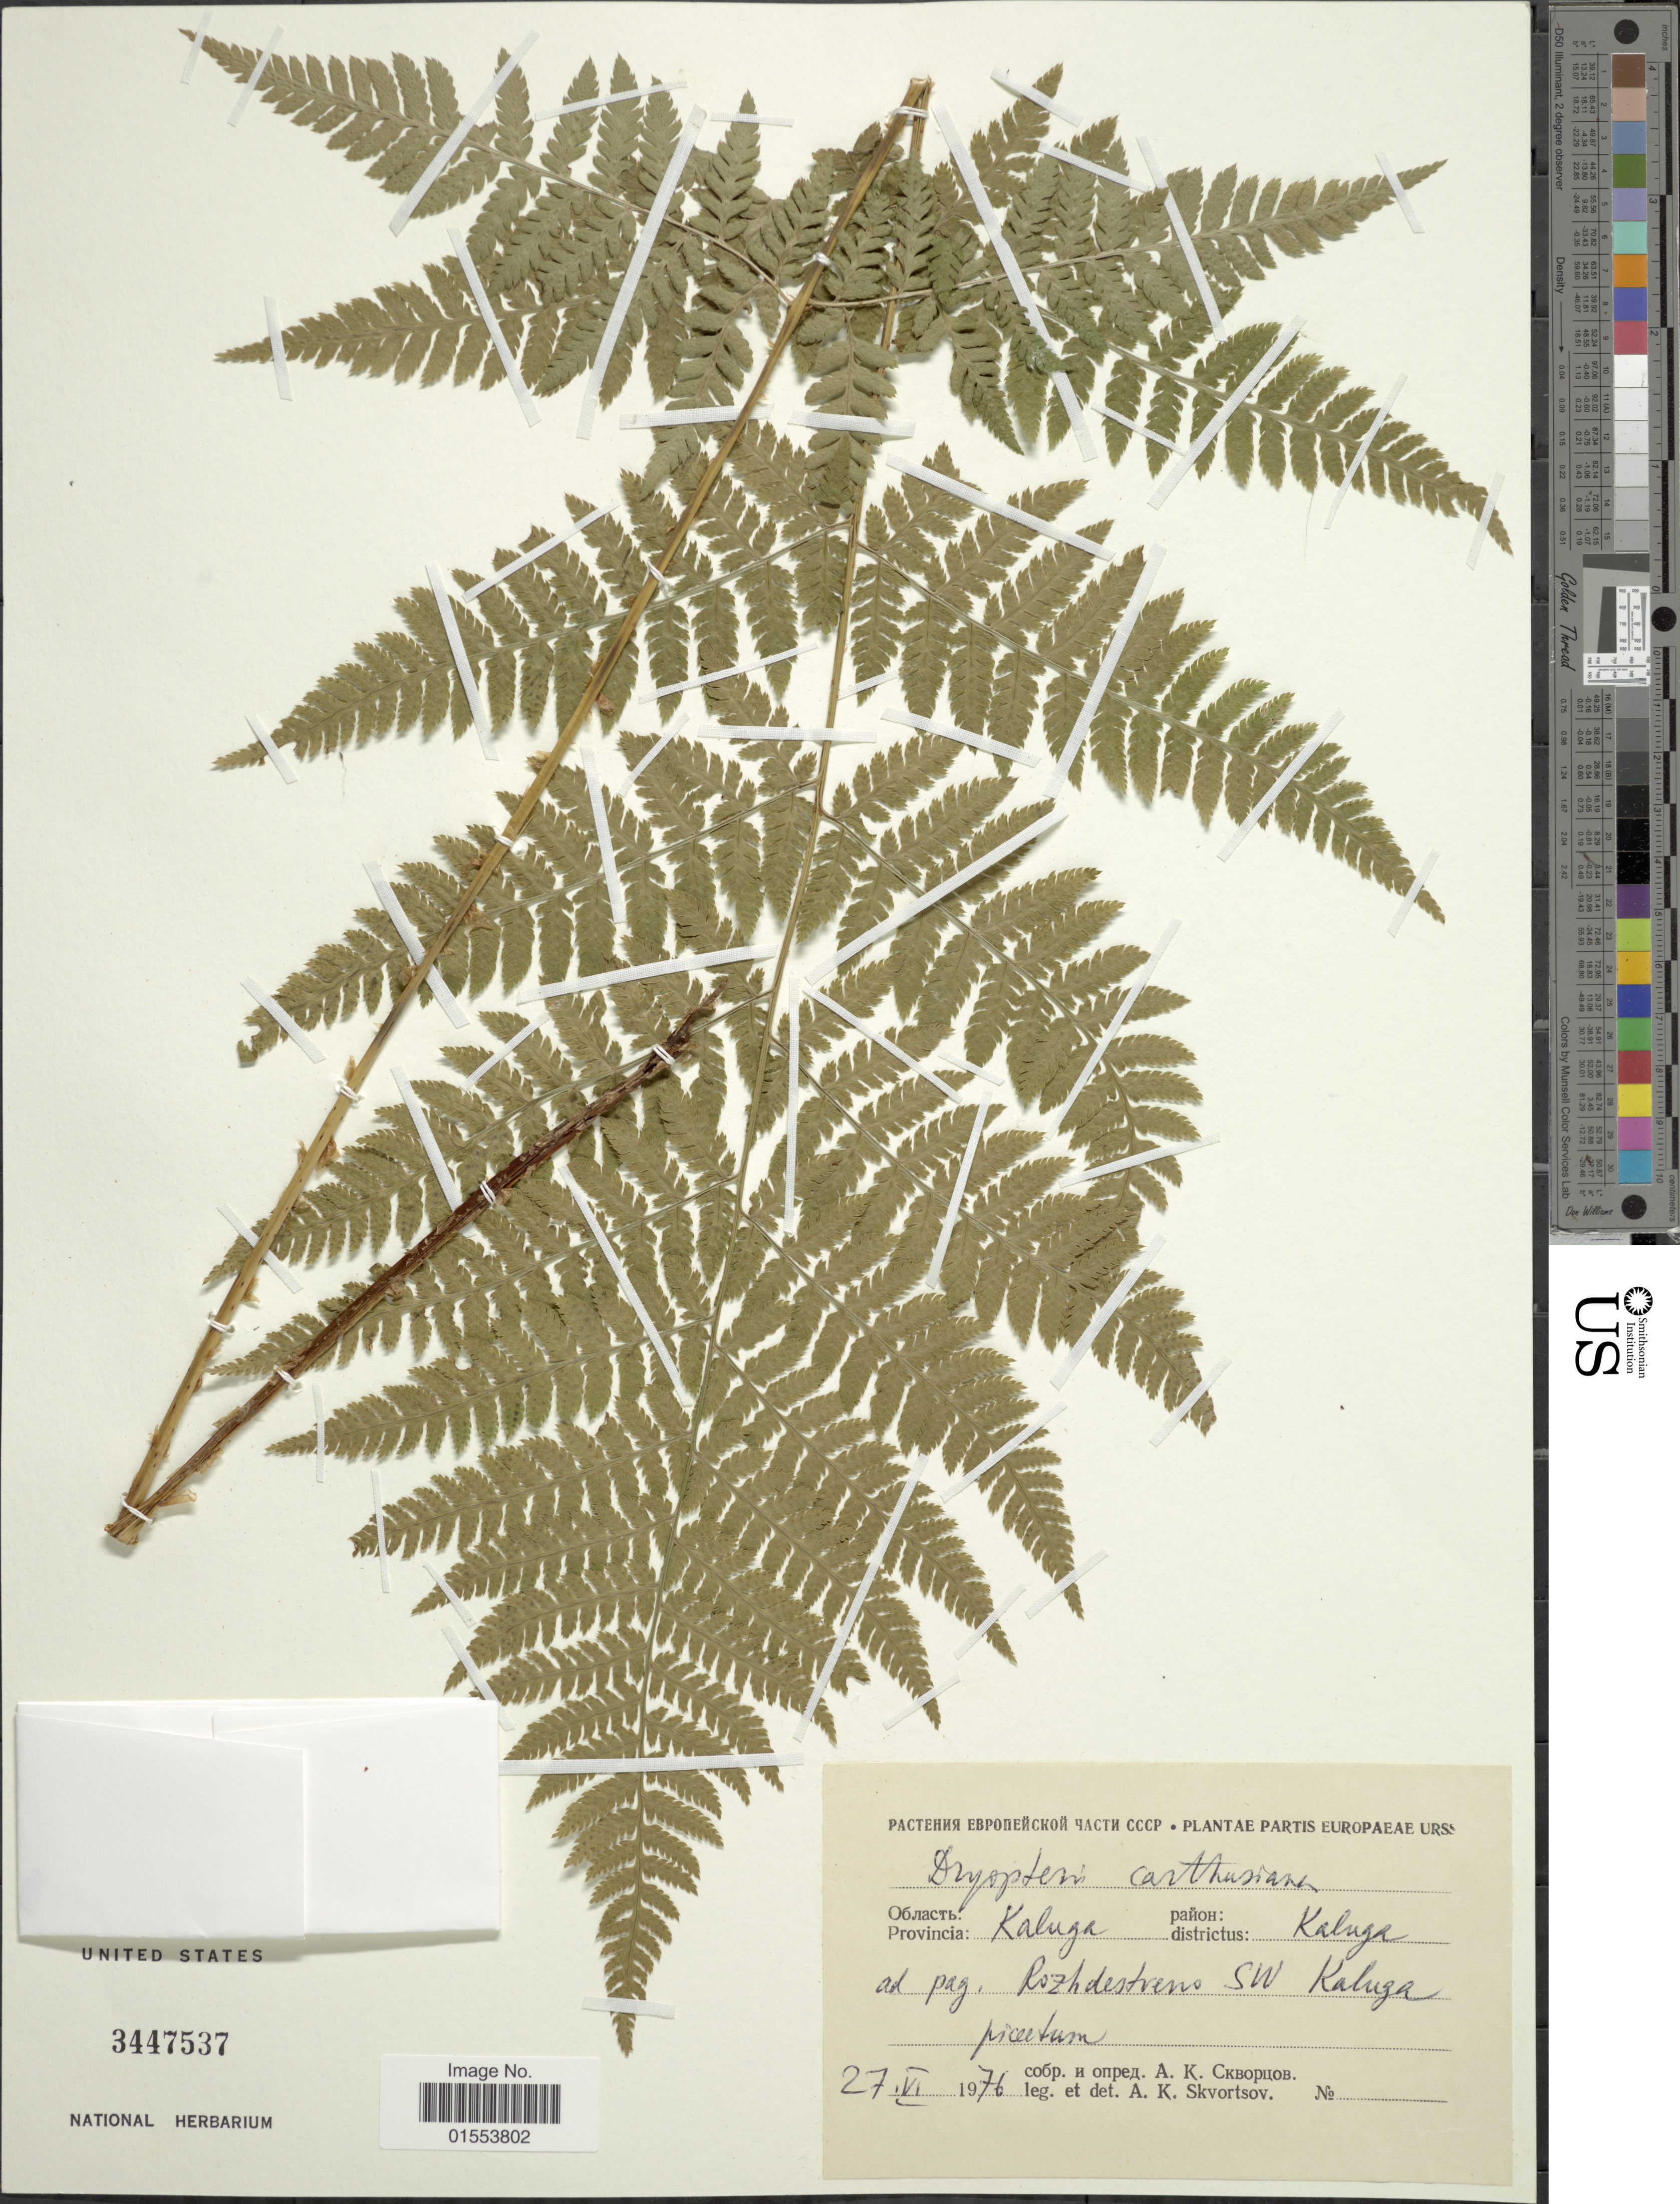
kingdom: Plantae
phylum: Tracheophyta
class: Polypodiopsida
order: Polypodiales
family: Dryopteridaceae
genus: Dryopteris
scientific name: Dryopteris carthusiana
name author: (Villars) H.P. Fuchs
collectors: A. K. Skvortsov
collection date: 1976-06-27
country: Russian Federation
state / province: Kaluga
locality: Kaluga. ad. pag. Rozhdestveno SW Kaluga. piceetum.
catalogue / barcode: US 3447537